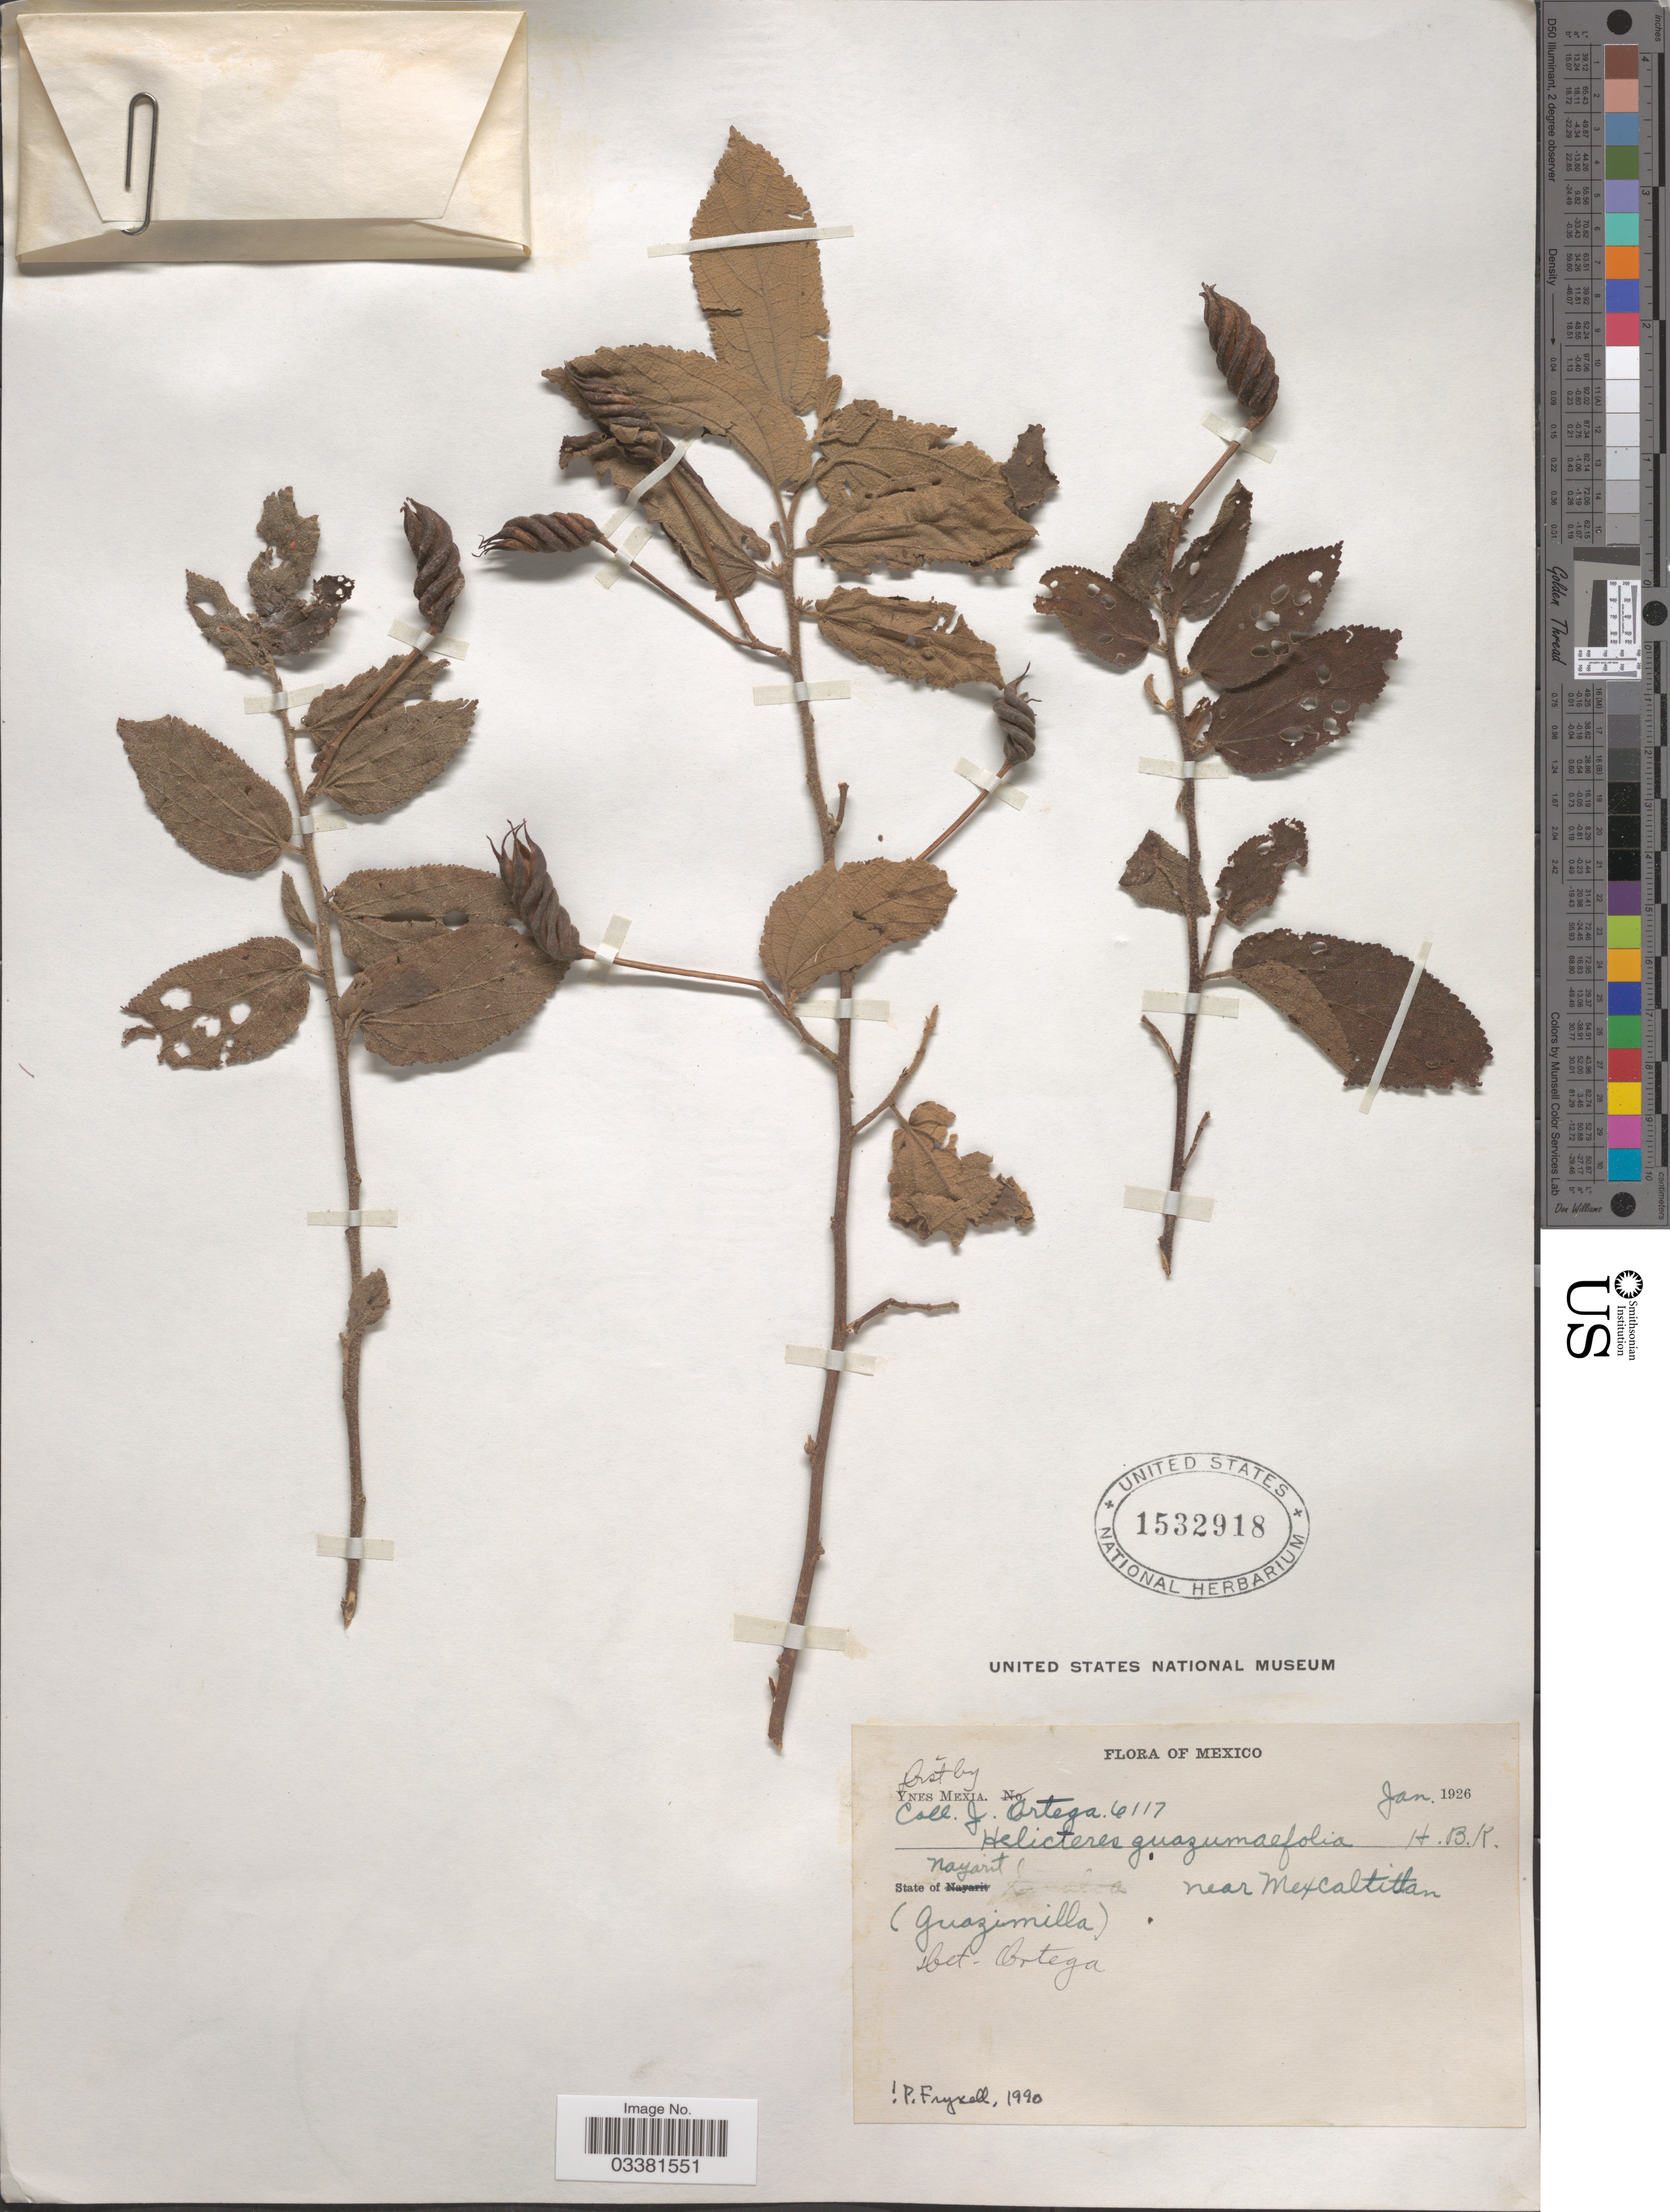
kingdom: Plantae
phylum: Tracheophyta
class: Magnoliopsida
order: Malvales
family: Malvaceae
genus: Helicteres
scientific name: Helicteres guazumifolia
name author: Kunth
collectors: J. Ortega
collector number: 6117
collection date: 1926-01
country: Mexico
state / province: Nayarit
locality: Near Mexcaltittan (Guazimilla).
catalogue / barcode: US 1532918